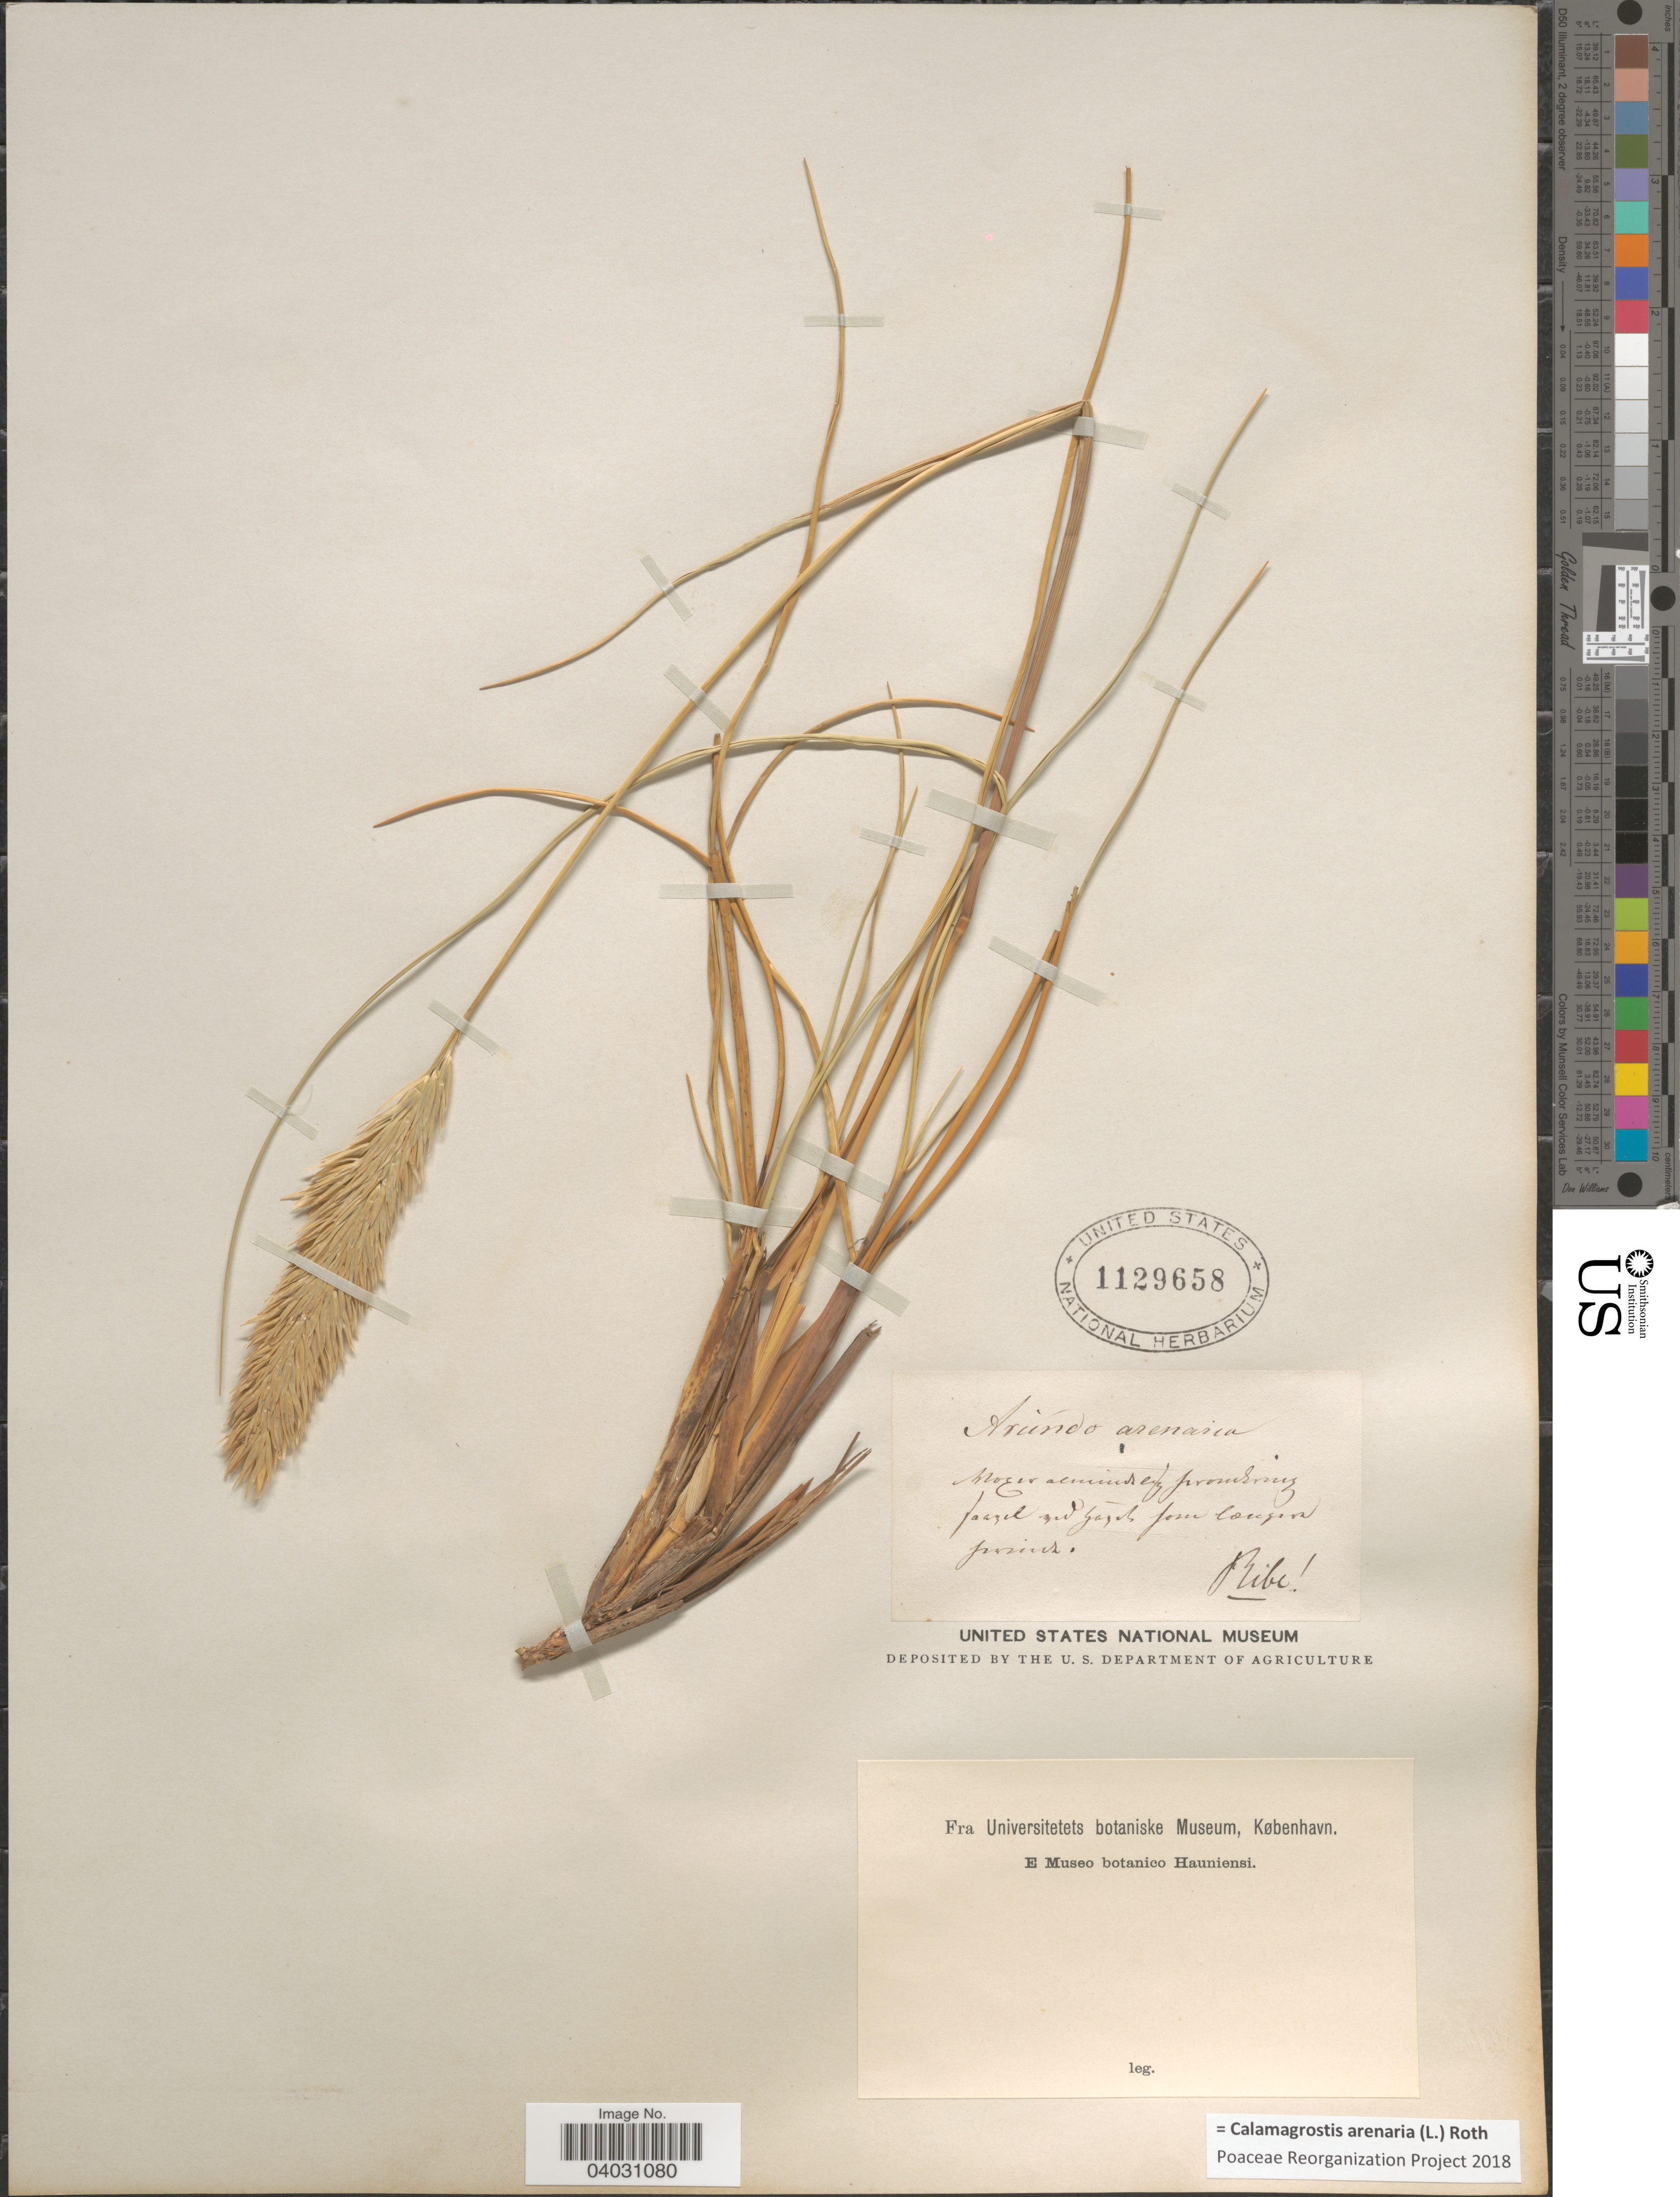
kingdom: Plantae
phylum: Tracheophyta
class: Liliopsida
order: Poales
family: Poaceae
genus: Calamagrostis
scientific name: Calamagrostis arenaria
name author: (L.) Roth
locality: [illegible text].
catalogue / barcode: US 1129658